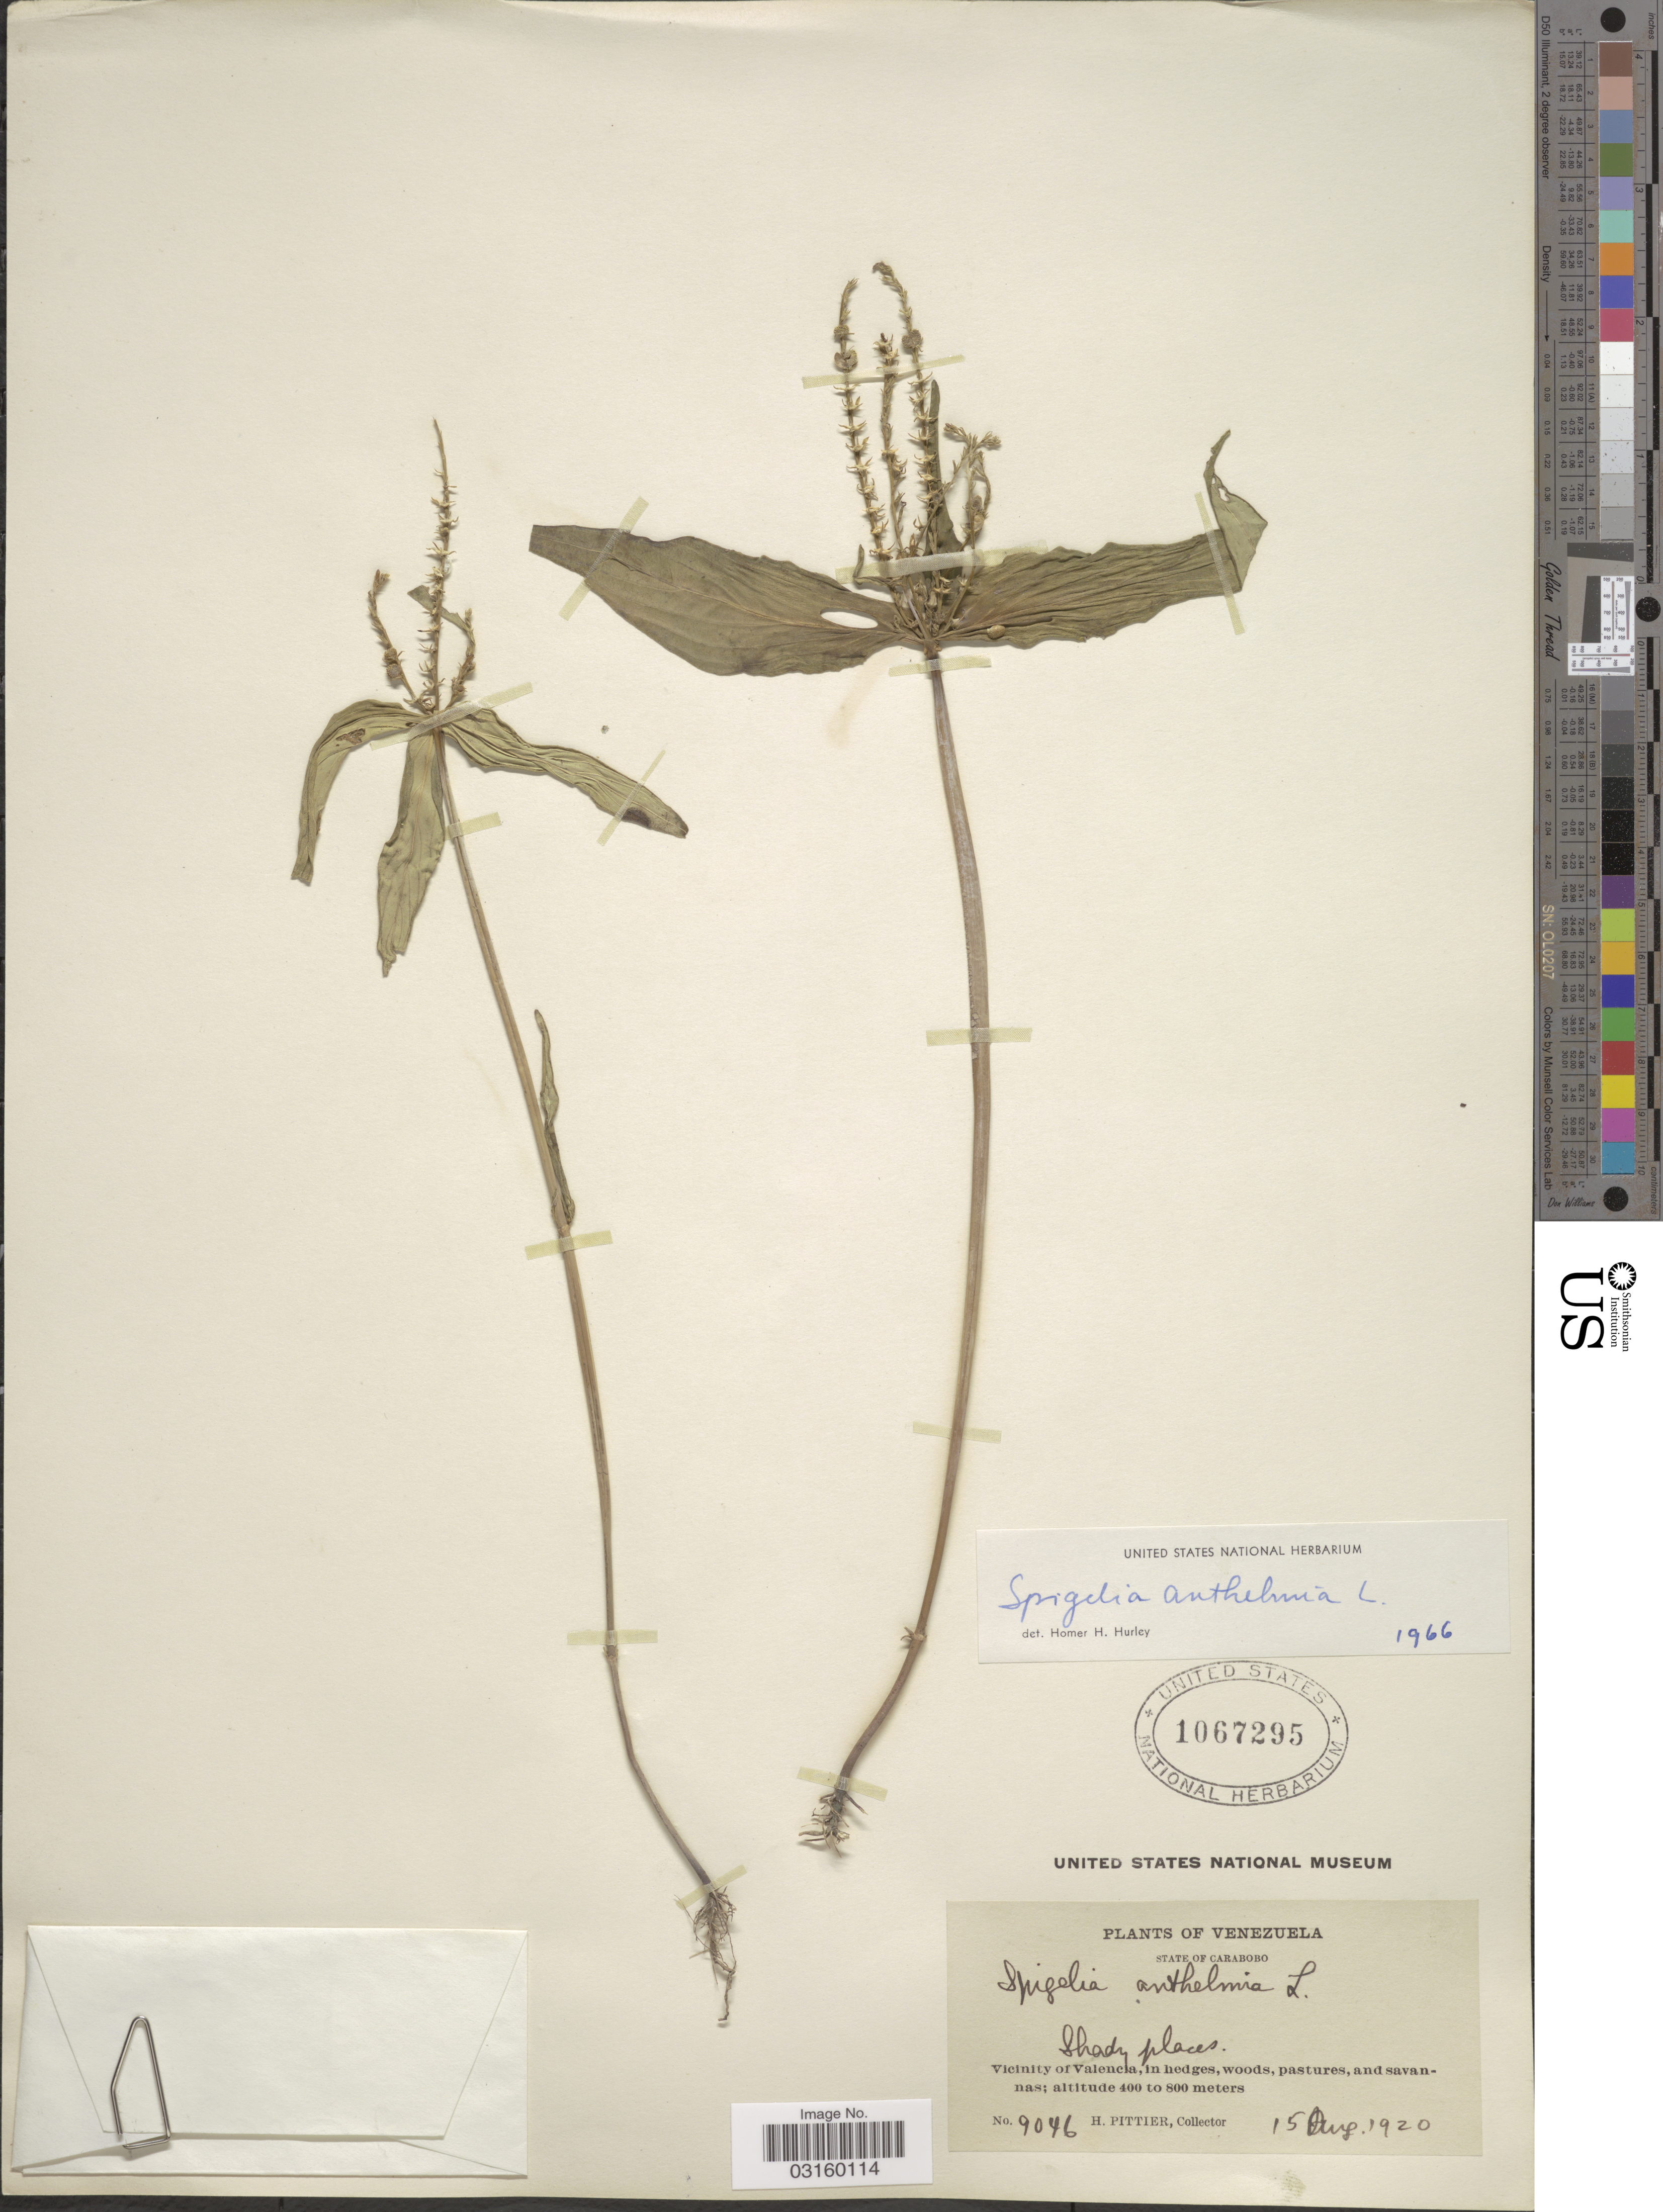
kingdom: Plantae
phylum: Tracheophyta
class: Magnoliopsida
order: Gentianales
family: Loganiaceae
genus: Spigelia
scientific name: Spigelia anthelmia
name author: L.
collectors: H. F. Pittier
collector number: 9046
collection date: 1920-08-15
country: Venezuela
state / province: Carabobo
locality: Vicinity of Valencia.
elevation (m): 400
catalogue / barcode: US 1067295